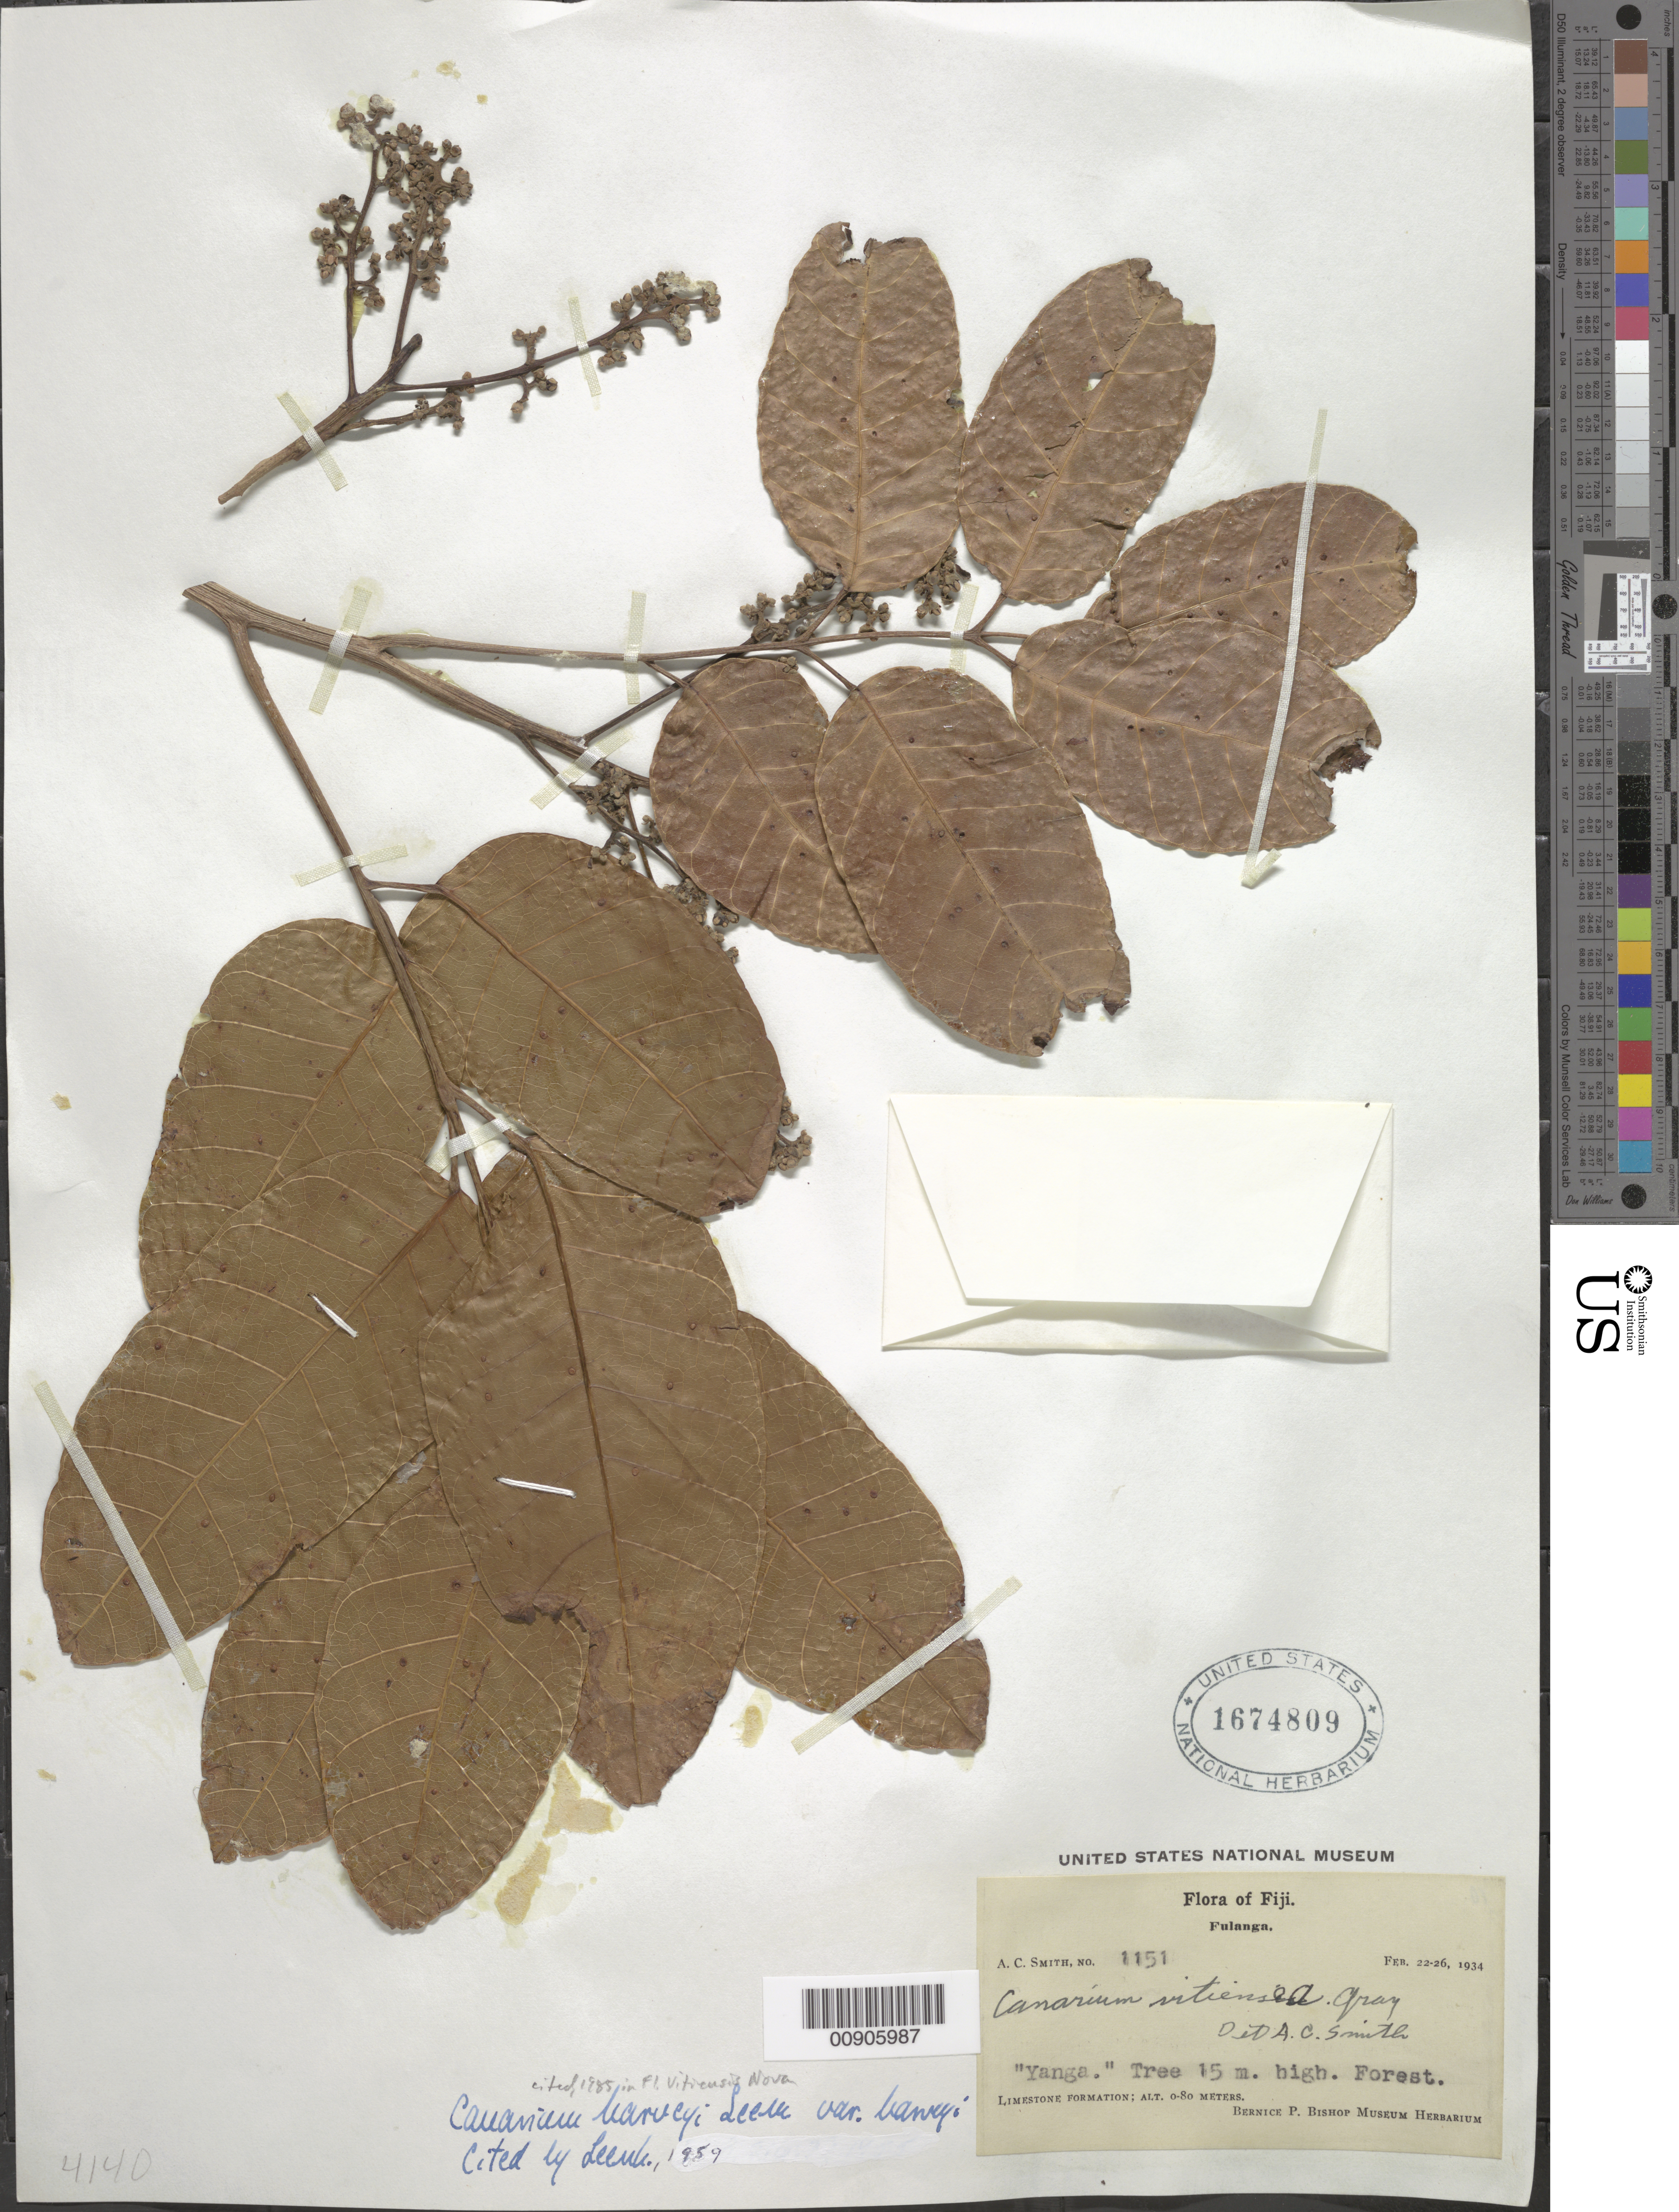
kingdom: Plantae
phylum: Tracheophyta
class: Magnoliopsida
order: Sapindales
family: Burseraceae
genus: Canarium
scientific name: Canarium harveyi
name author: Seem.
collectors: C. A. Smith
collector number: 1151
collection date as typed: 26 Feb 1934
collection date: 1934-02-26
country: Fiji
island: Fulaga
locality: Fulanga. Limestone formation.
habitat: Forest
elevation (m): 0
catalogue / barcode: US 1674809